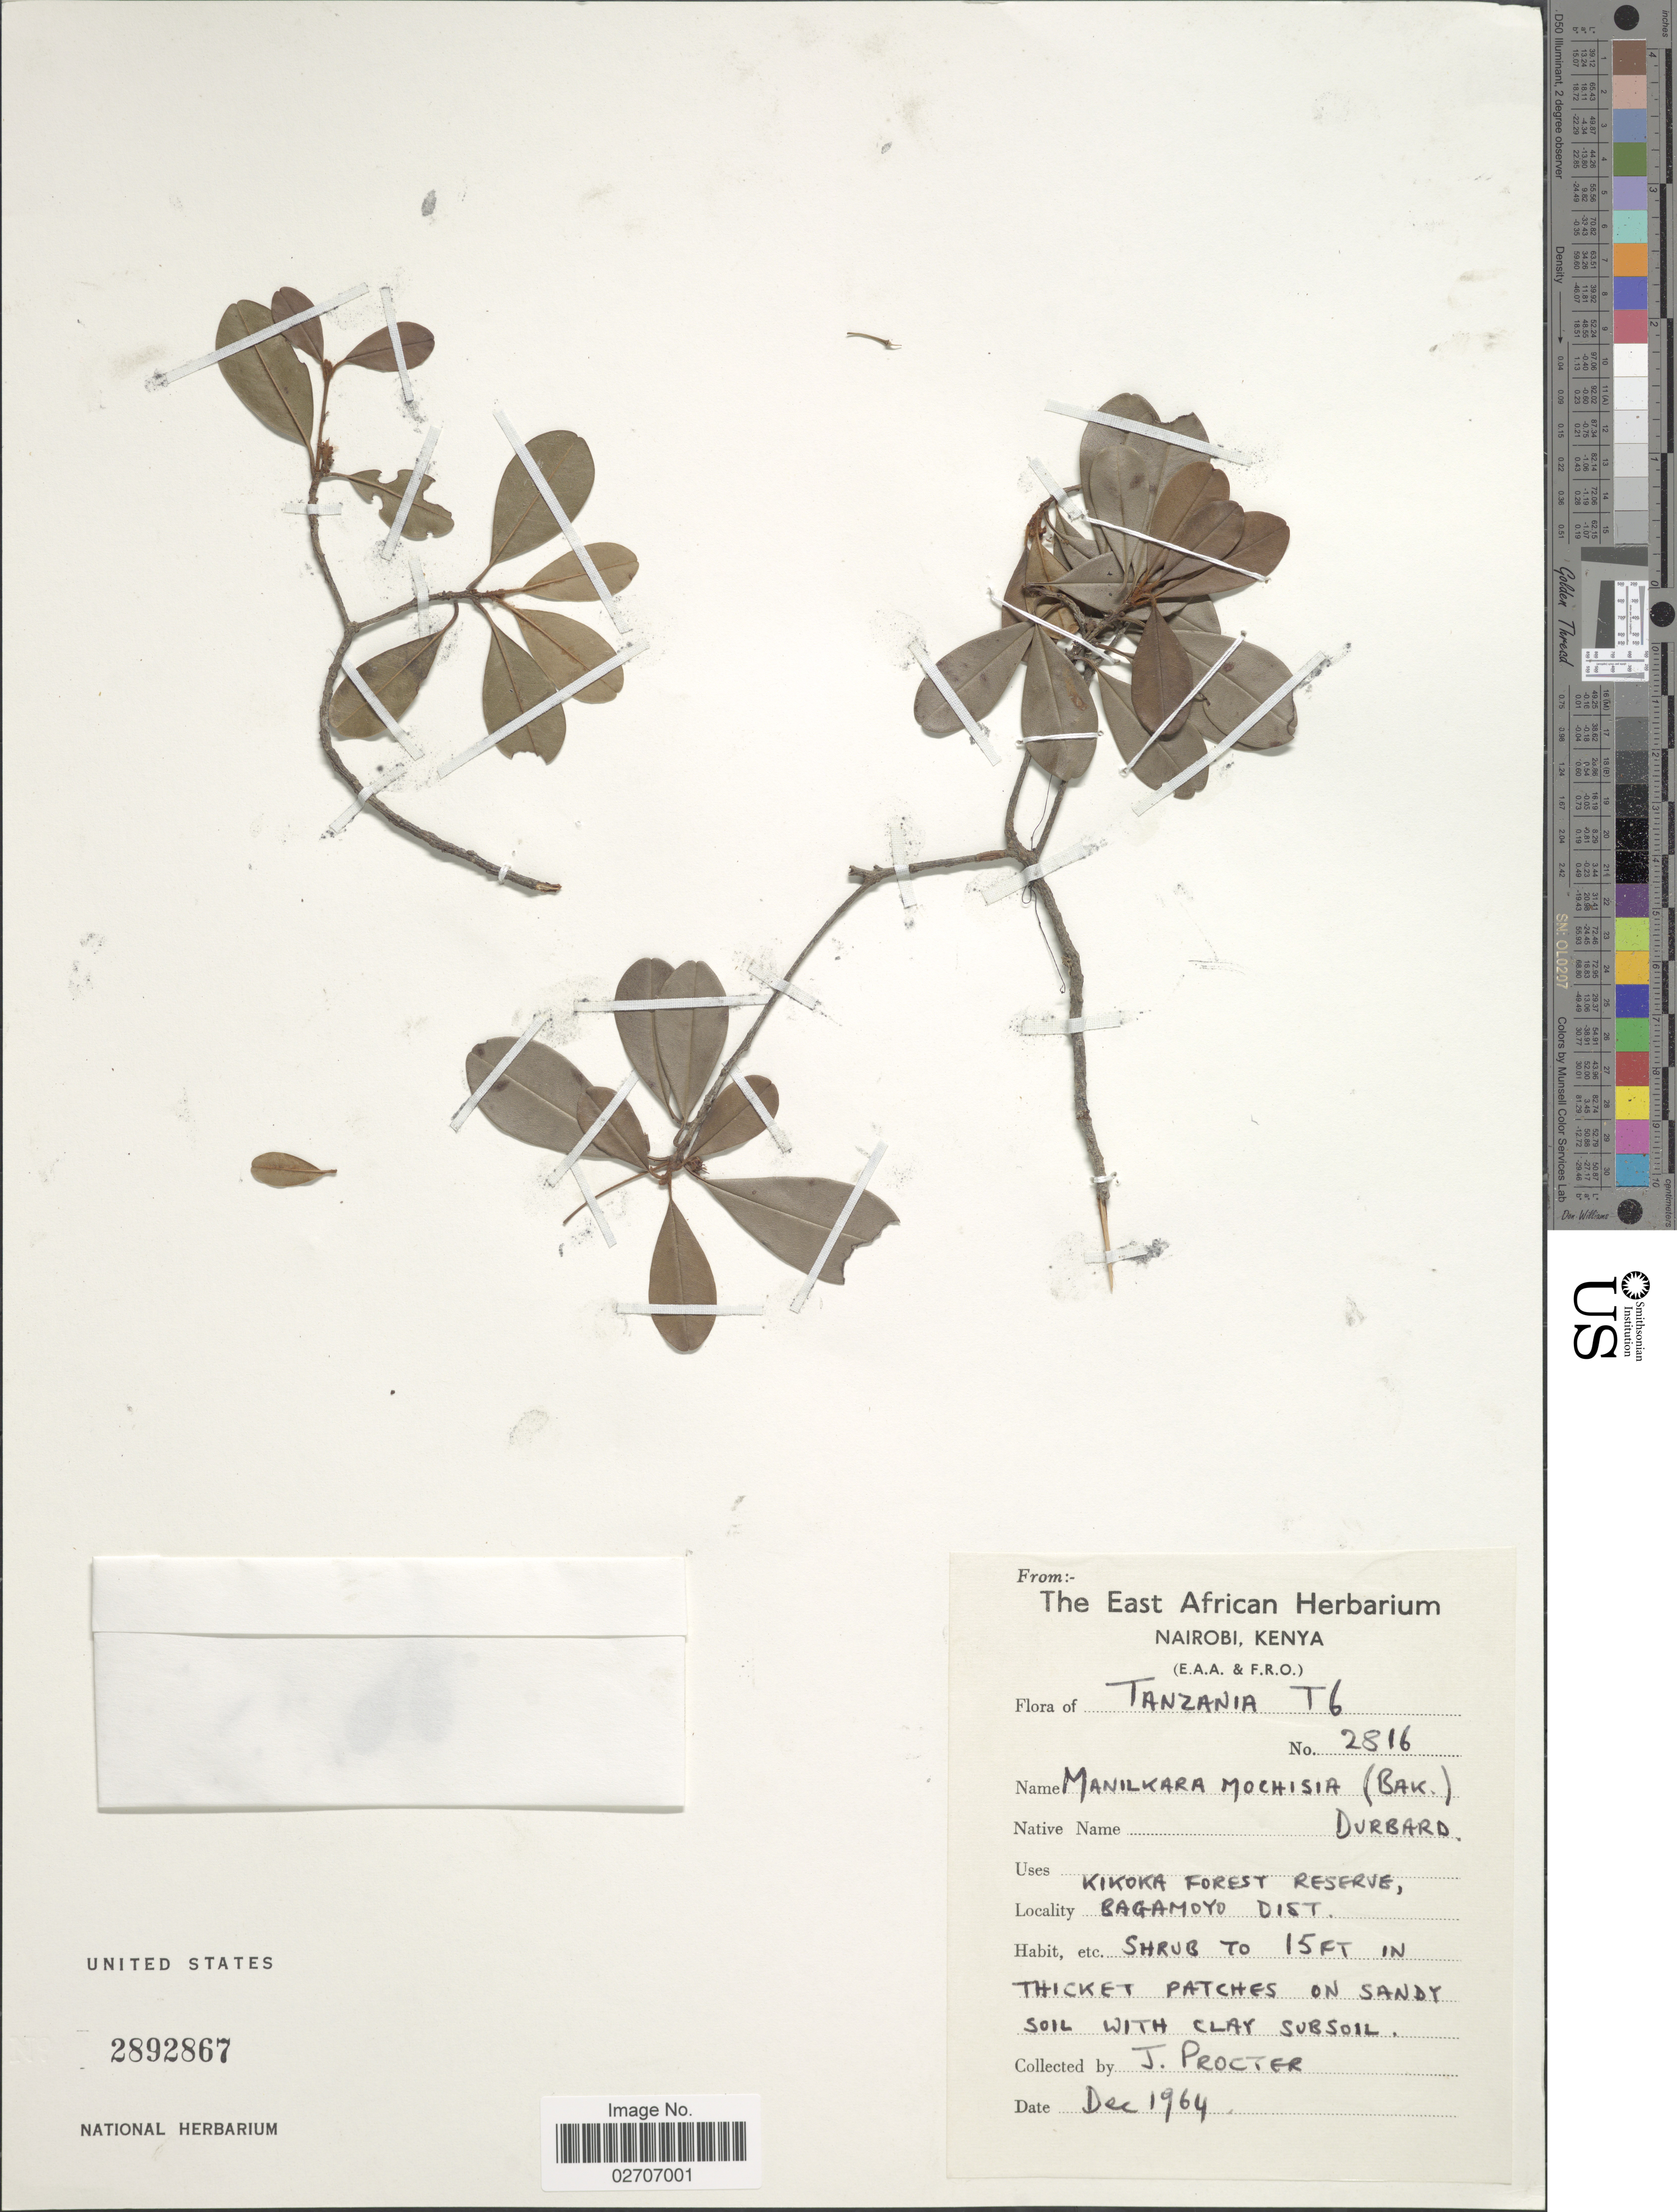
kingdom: Plantae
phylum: Tracheophyta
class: Magnoliopsida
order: Ericales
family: Sapotaceae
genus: Manilkara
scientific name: Manilkara mochisia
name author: (Baker) Dubard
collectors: J. Procter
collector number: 2816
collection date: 1964-12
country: Tanzania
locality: Kikoka Forest Reserve, Bagamoyo Dist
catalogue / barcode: US 2892867